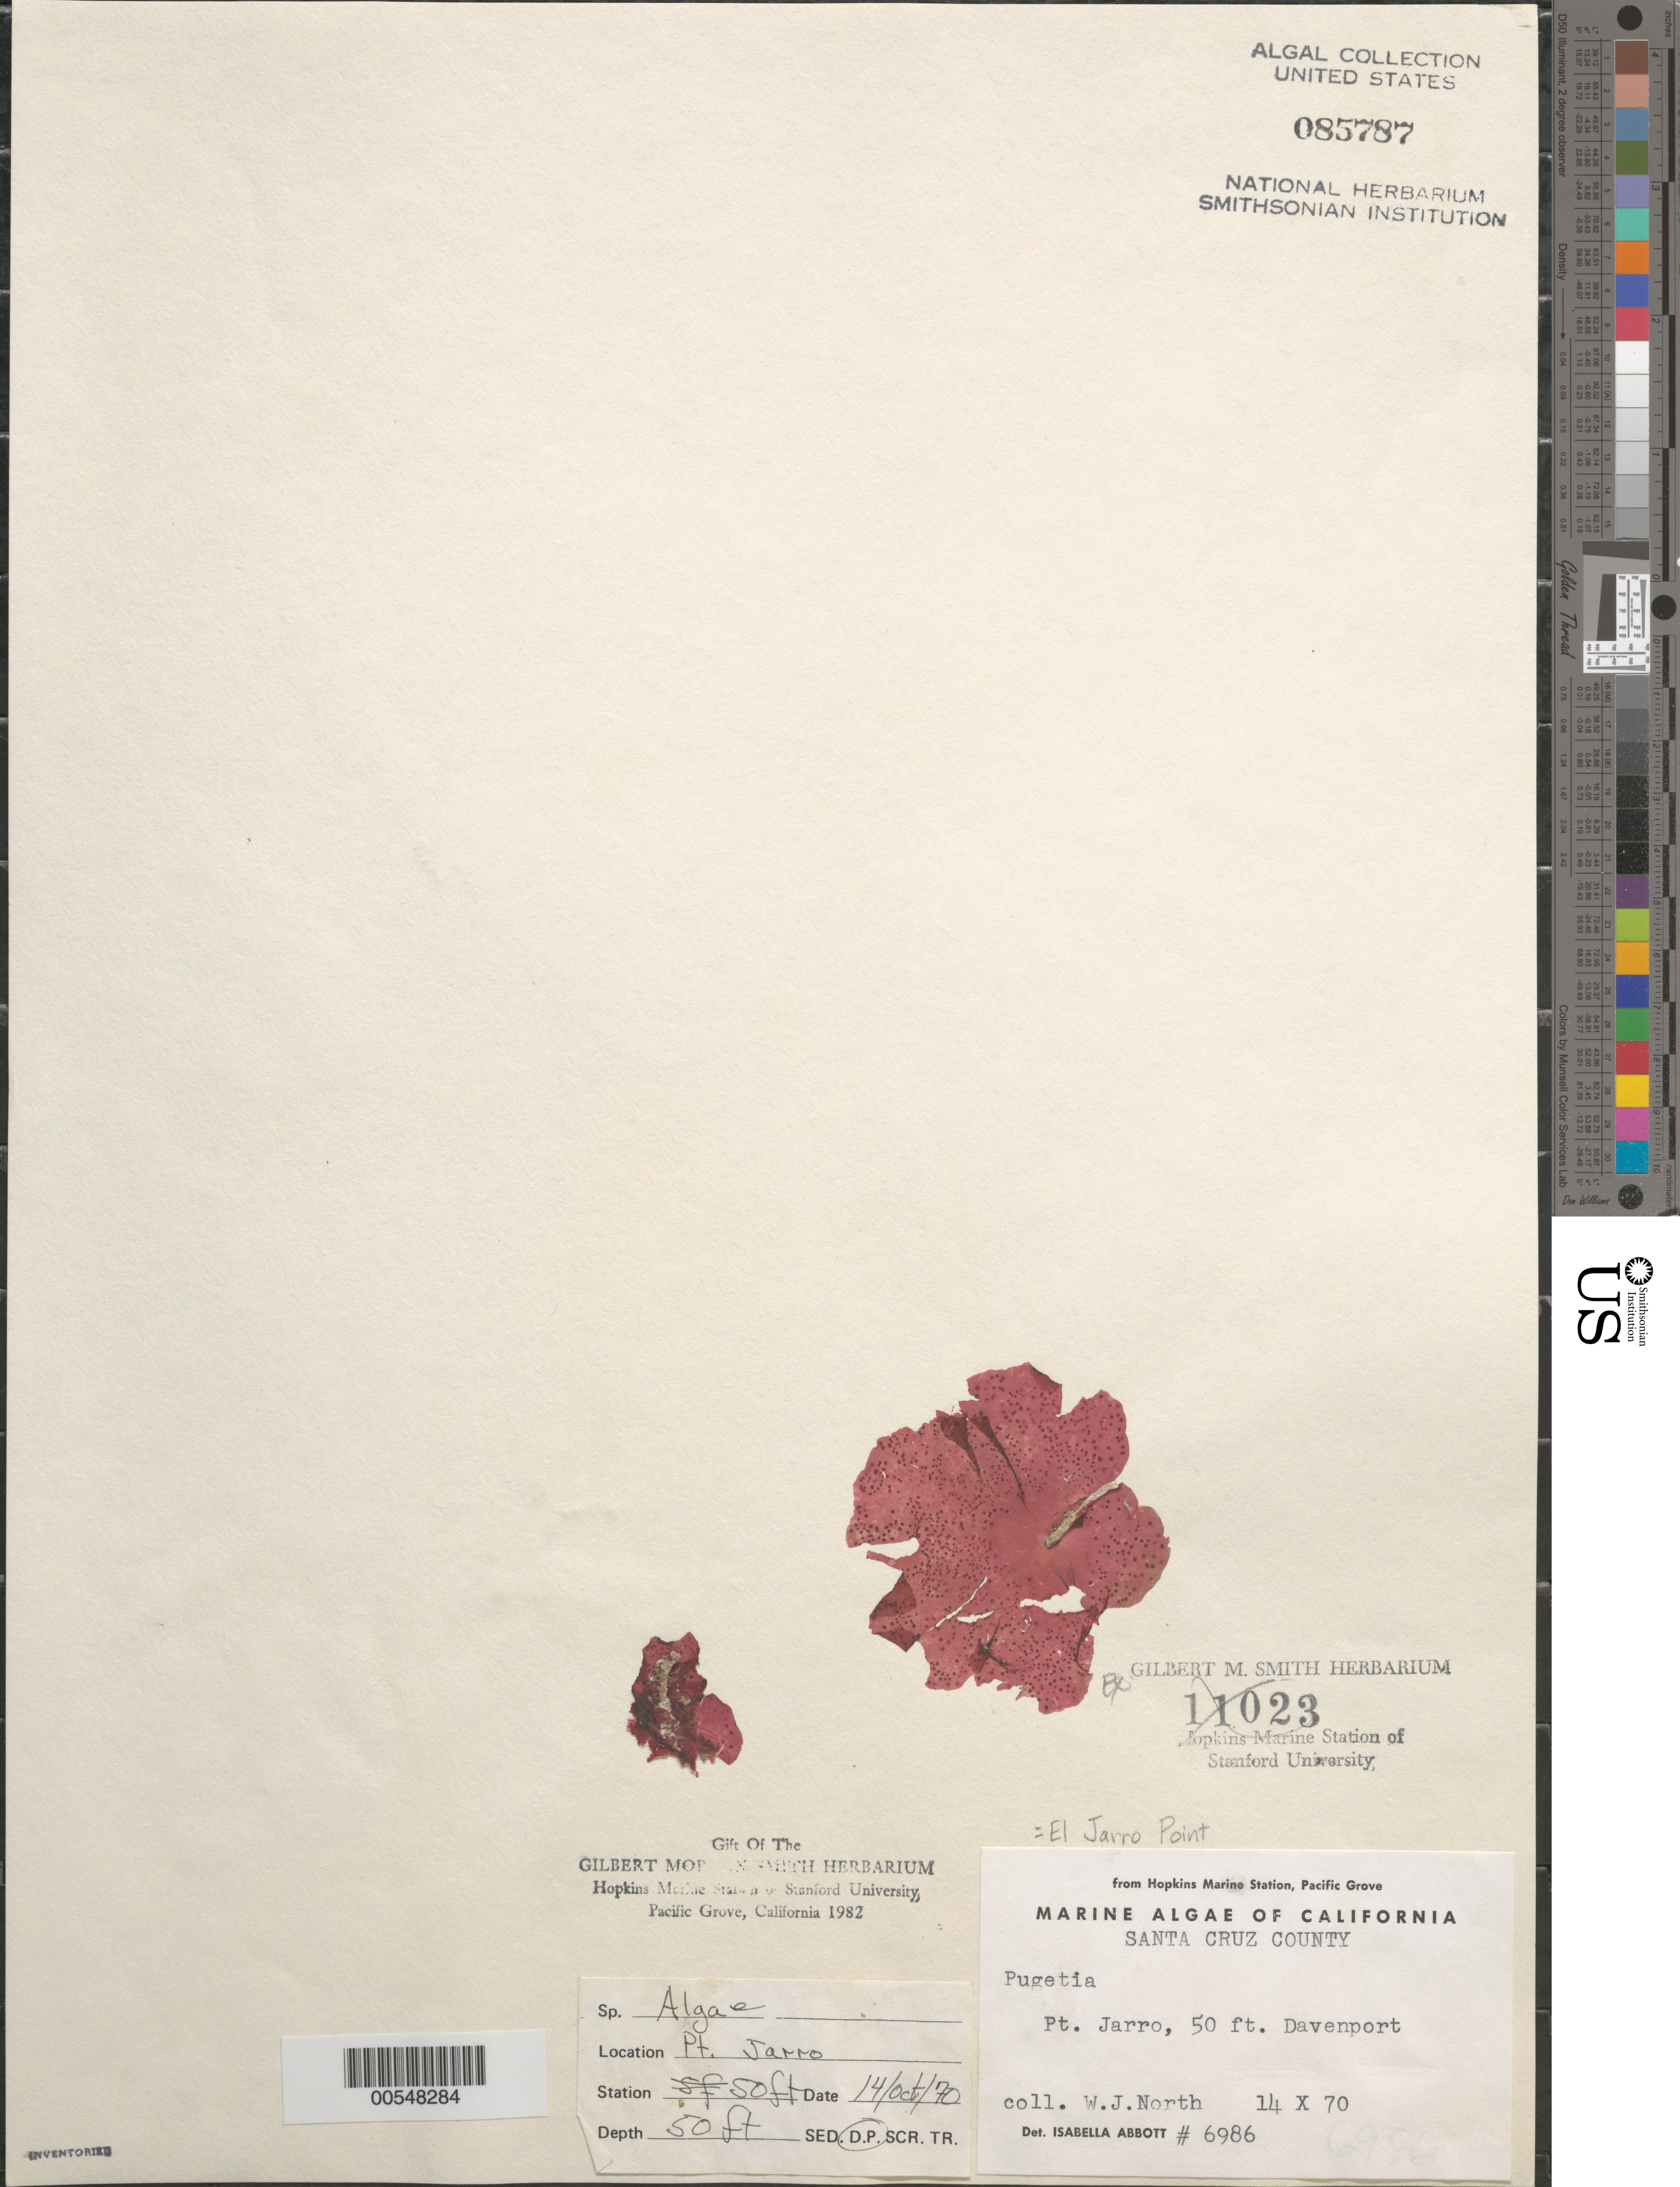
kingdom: Plantae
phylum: Rhodophyta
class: Florideophyceae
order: Gigartinales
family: Kallymeniaceae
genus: Pugetia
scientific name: Pugetia sp.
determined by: Abbott, Isabella A.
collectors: W. North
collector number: IAA 6986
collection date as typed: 14 Oct 1970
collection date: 1970-10-14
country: United States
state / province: California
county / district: Santa Cruz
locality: El Jarro Point (Pt. Jarro), Davenport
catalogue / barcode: US 85787